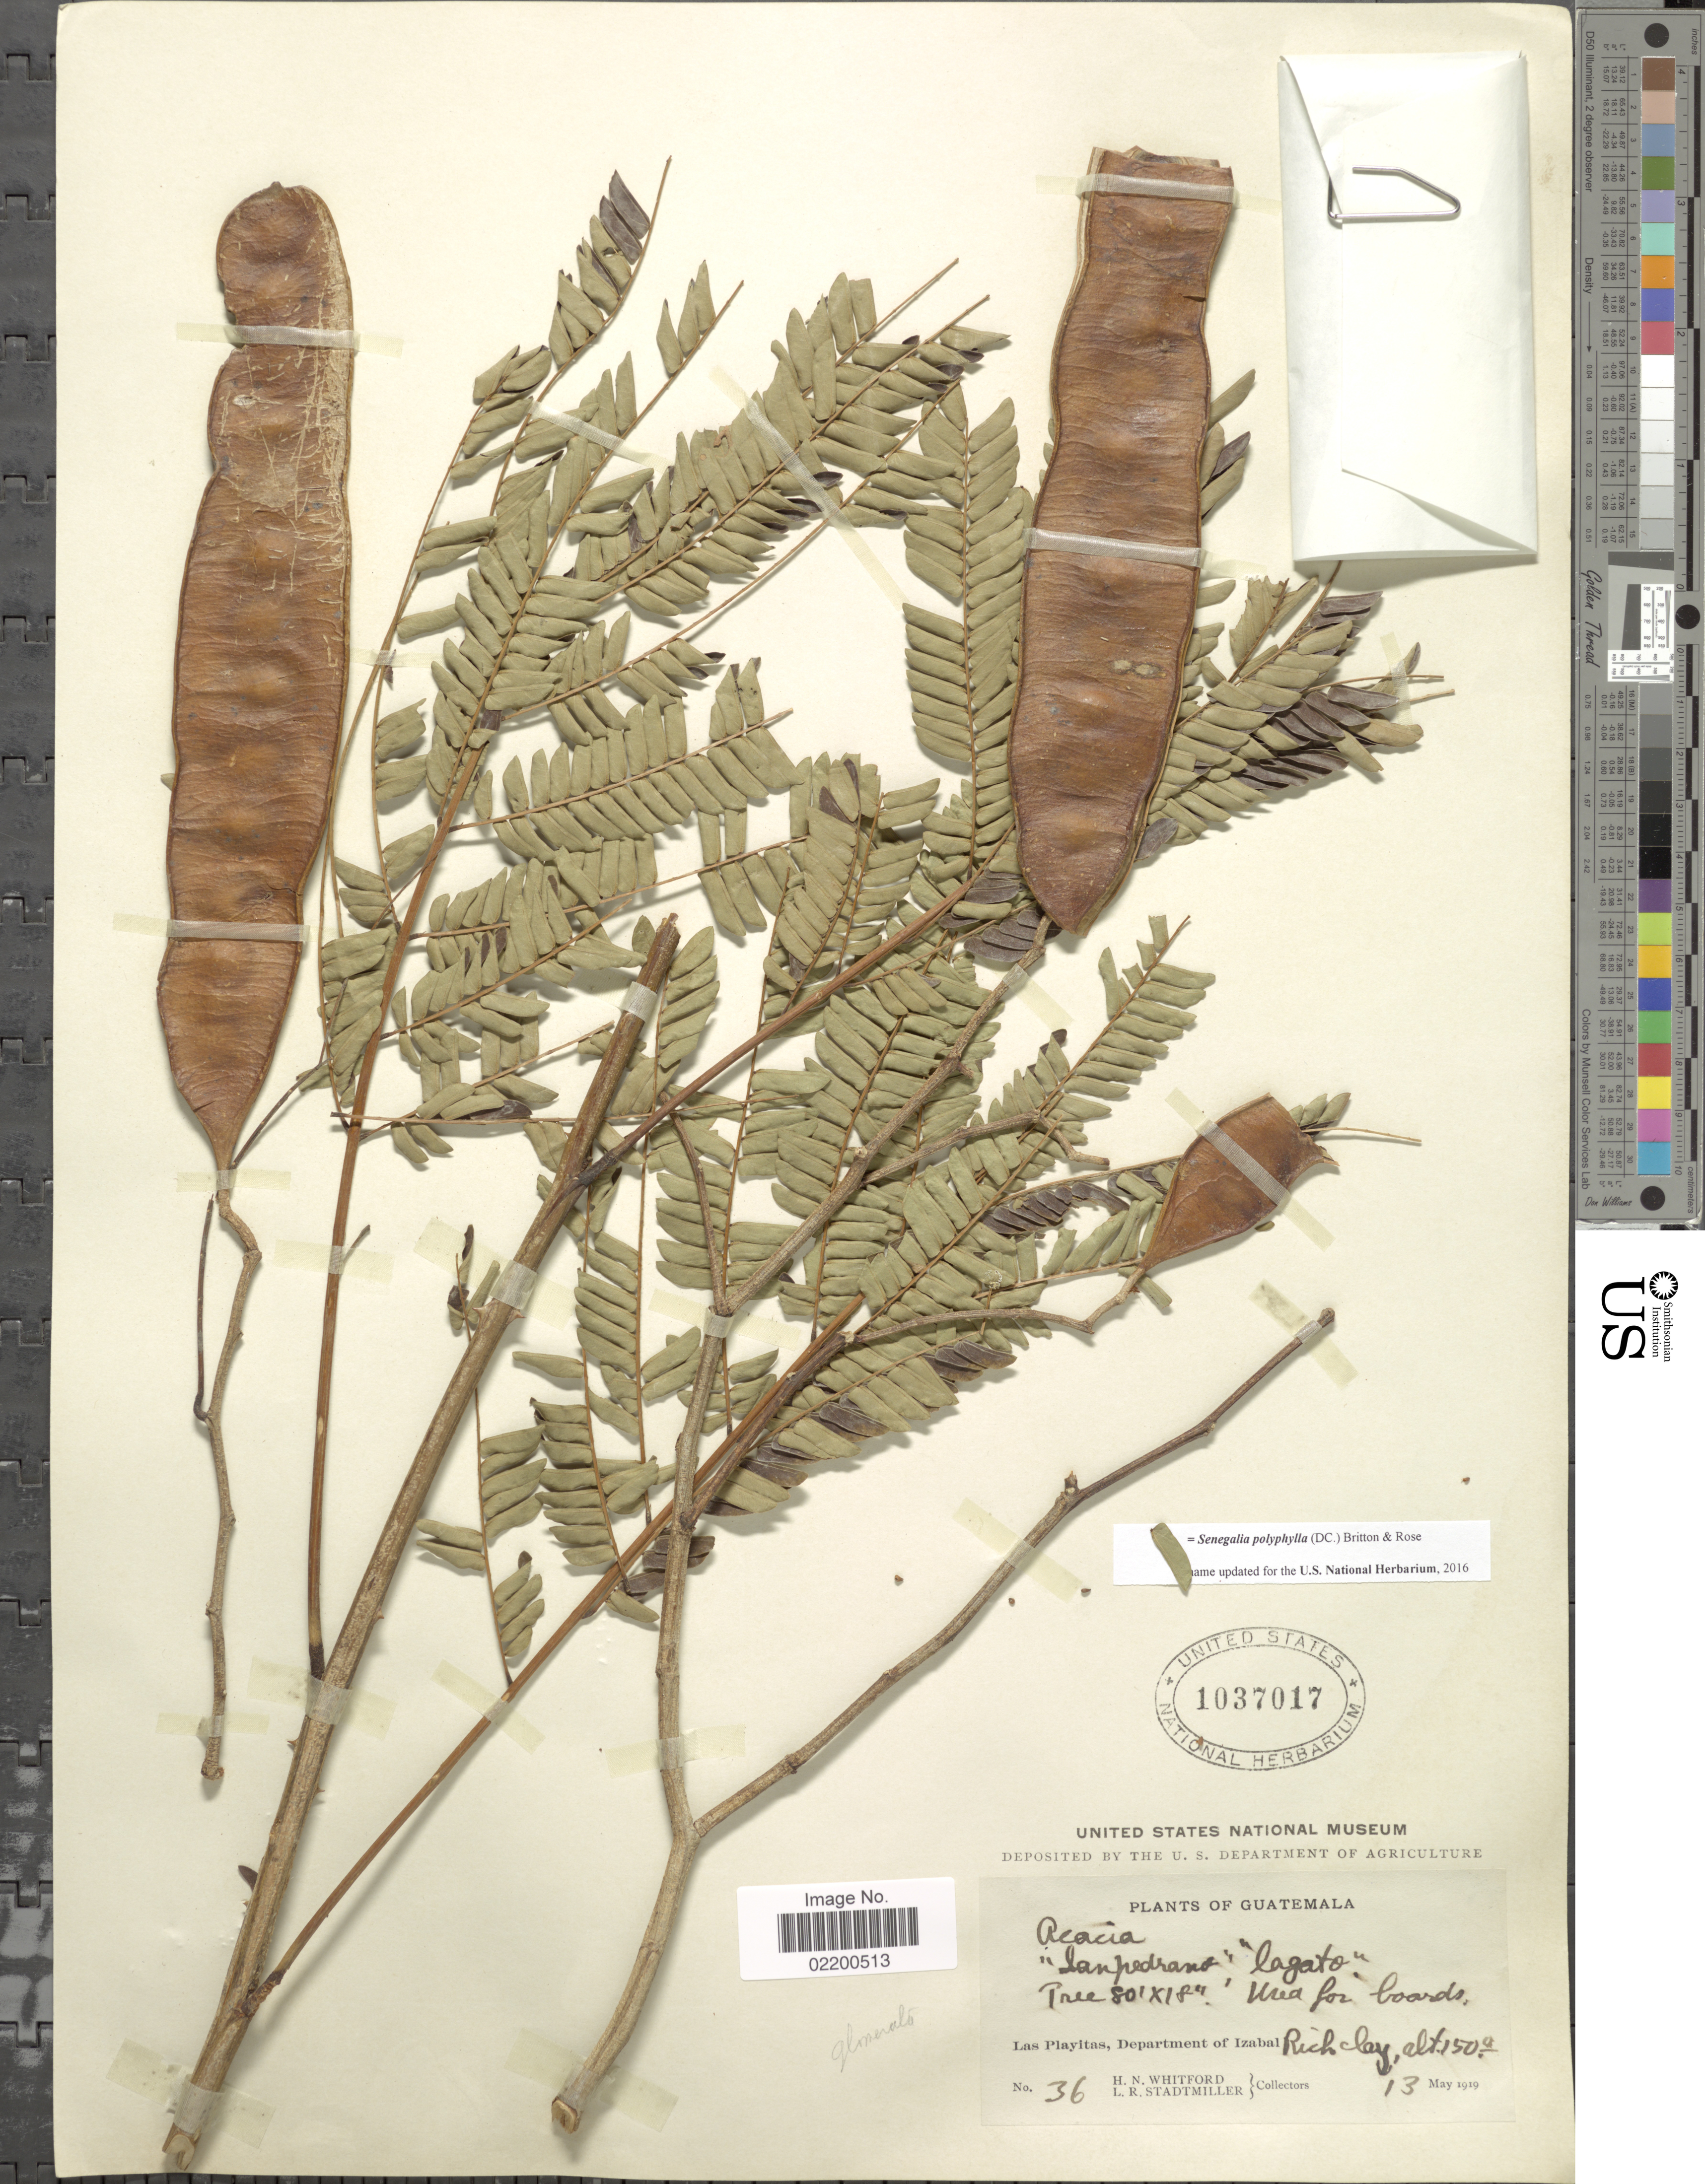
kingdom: Plantae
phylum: Tracheophyta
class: Magnoliopsida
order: Fabales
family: Fabaceae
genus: Senegalia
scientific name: Senegalia polyphylla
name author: (DC.) Britton & Rose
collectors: H. N. Whitford & L. Stadtmiller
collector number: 36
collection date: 1919-05-13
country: Guatemala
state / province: Izabal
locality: Las Playitas, Department of Izabal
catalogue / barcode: US 1037017